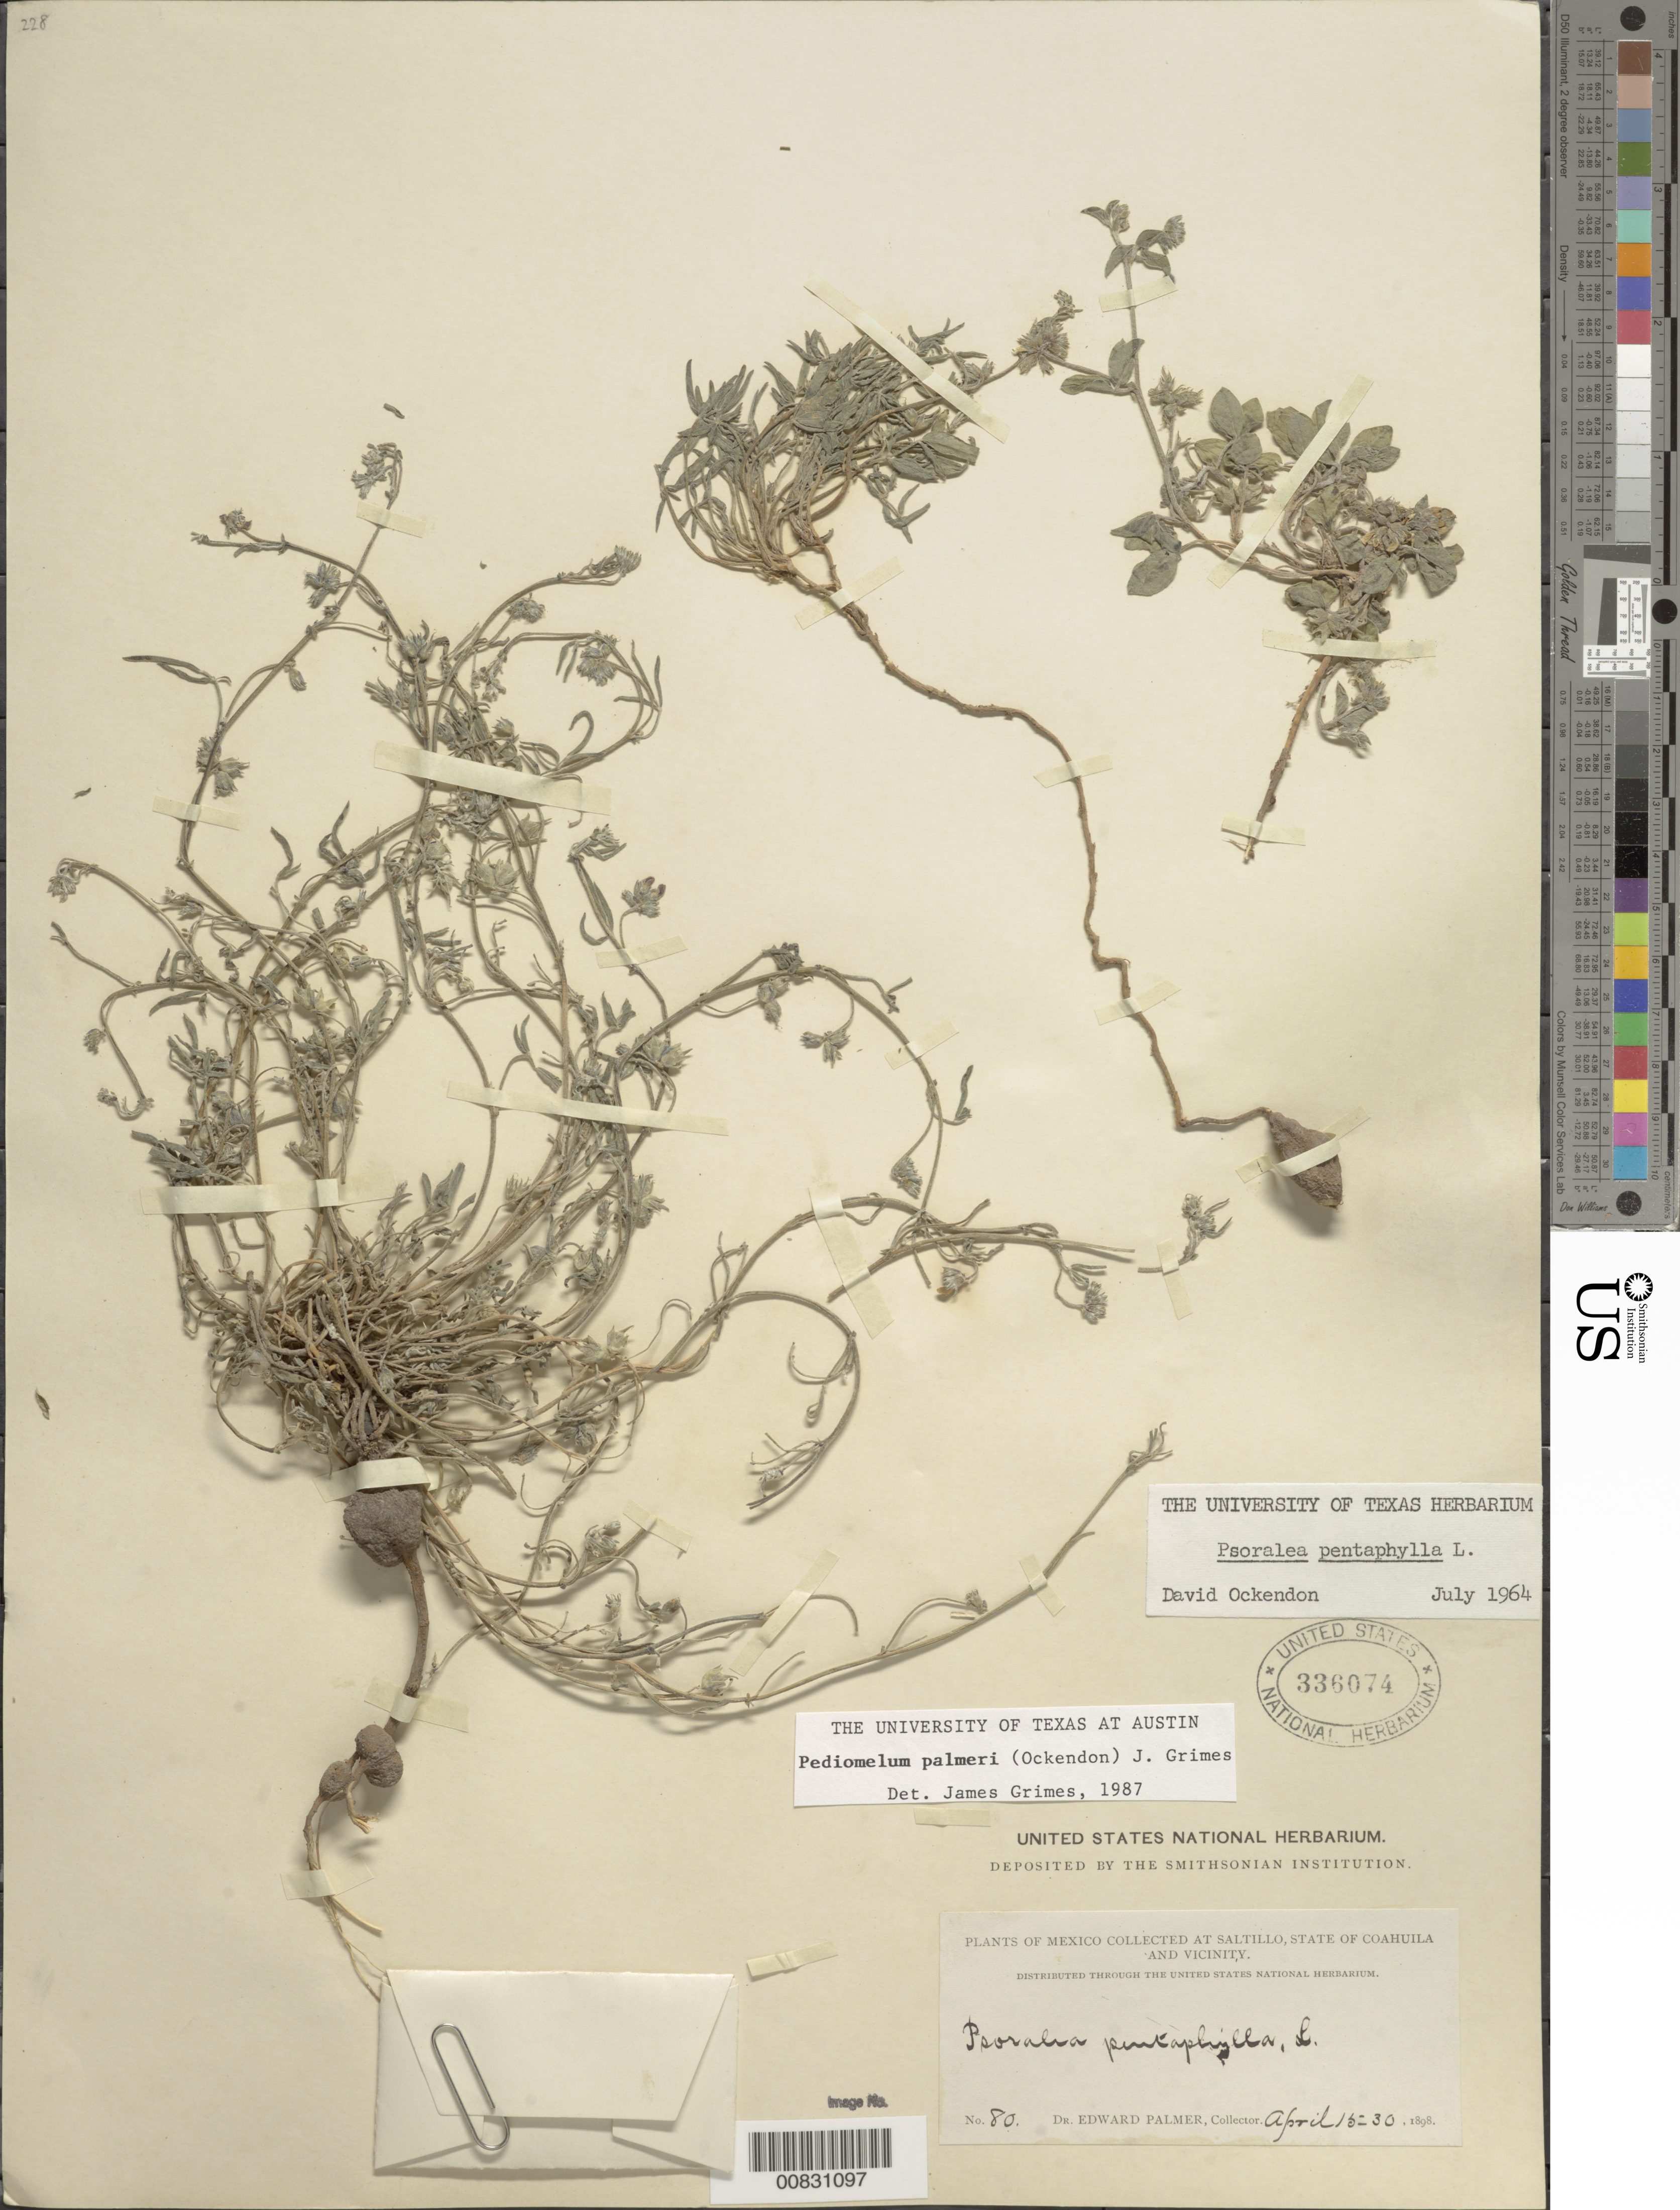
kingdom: Plantae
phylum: Tracheophyta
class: Magnoliopsida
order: Fabales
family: Fabaceae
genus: Pediomelum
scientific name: Pediomelum palmeri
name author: (Ockendon) J.W. Grimes ex Gandhi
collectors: E. Palmer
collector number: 80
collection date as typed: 15 Apr 1898 to 30 Apr 1898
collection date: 1898-04-15/1898-04-30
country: Mexico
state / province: Coahuila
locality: Saltillo, Coahuila and vicinity.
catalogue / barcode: US 336074